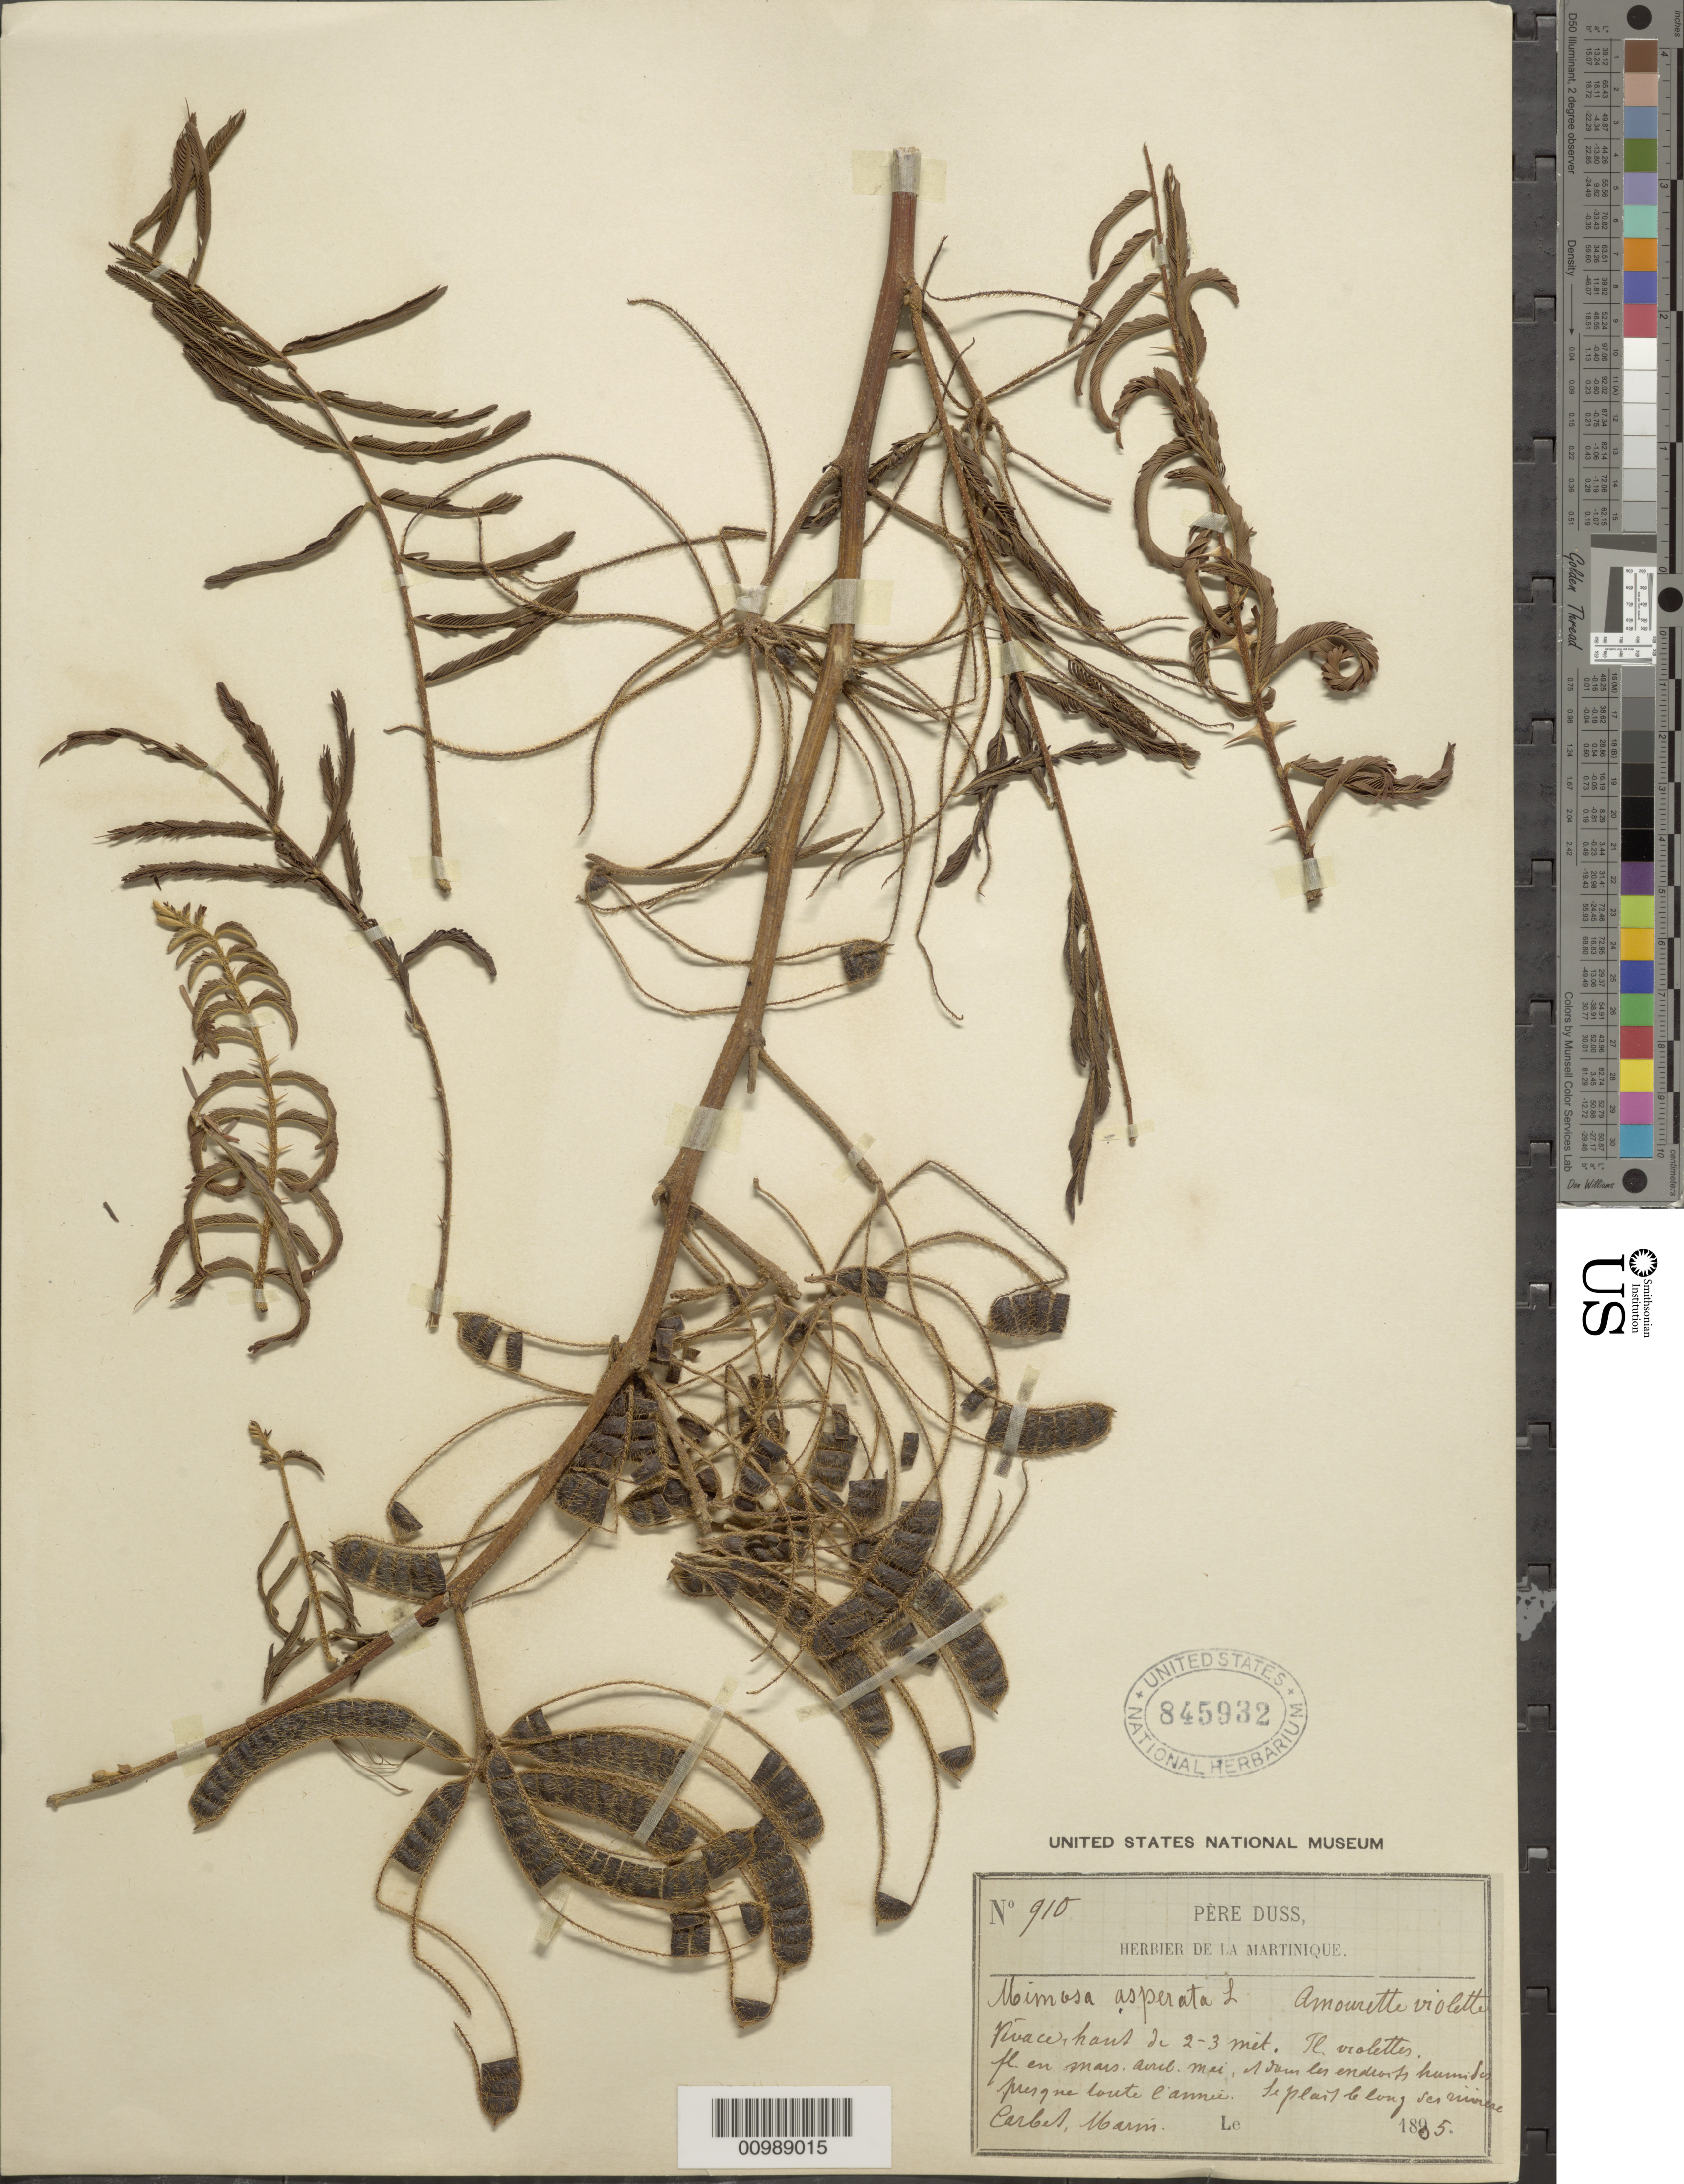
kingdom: Plantae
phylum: Tracheophyta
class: Magnoliopsida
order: Fabales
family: Fabaceae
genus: Mimosa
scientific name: Mimosa pigra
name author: L.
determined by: Strong, Mark T., (BOT), Smithsonian Institution - National Museum of Natural History (UNITED STATES)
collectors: Père Duss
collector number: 910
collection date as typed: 1885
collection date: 1885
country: Martinique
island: Martinique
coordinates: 0 N, 0 E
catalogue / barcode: US 845932